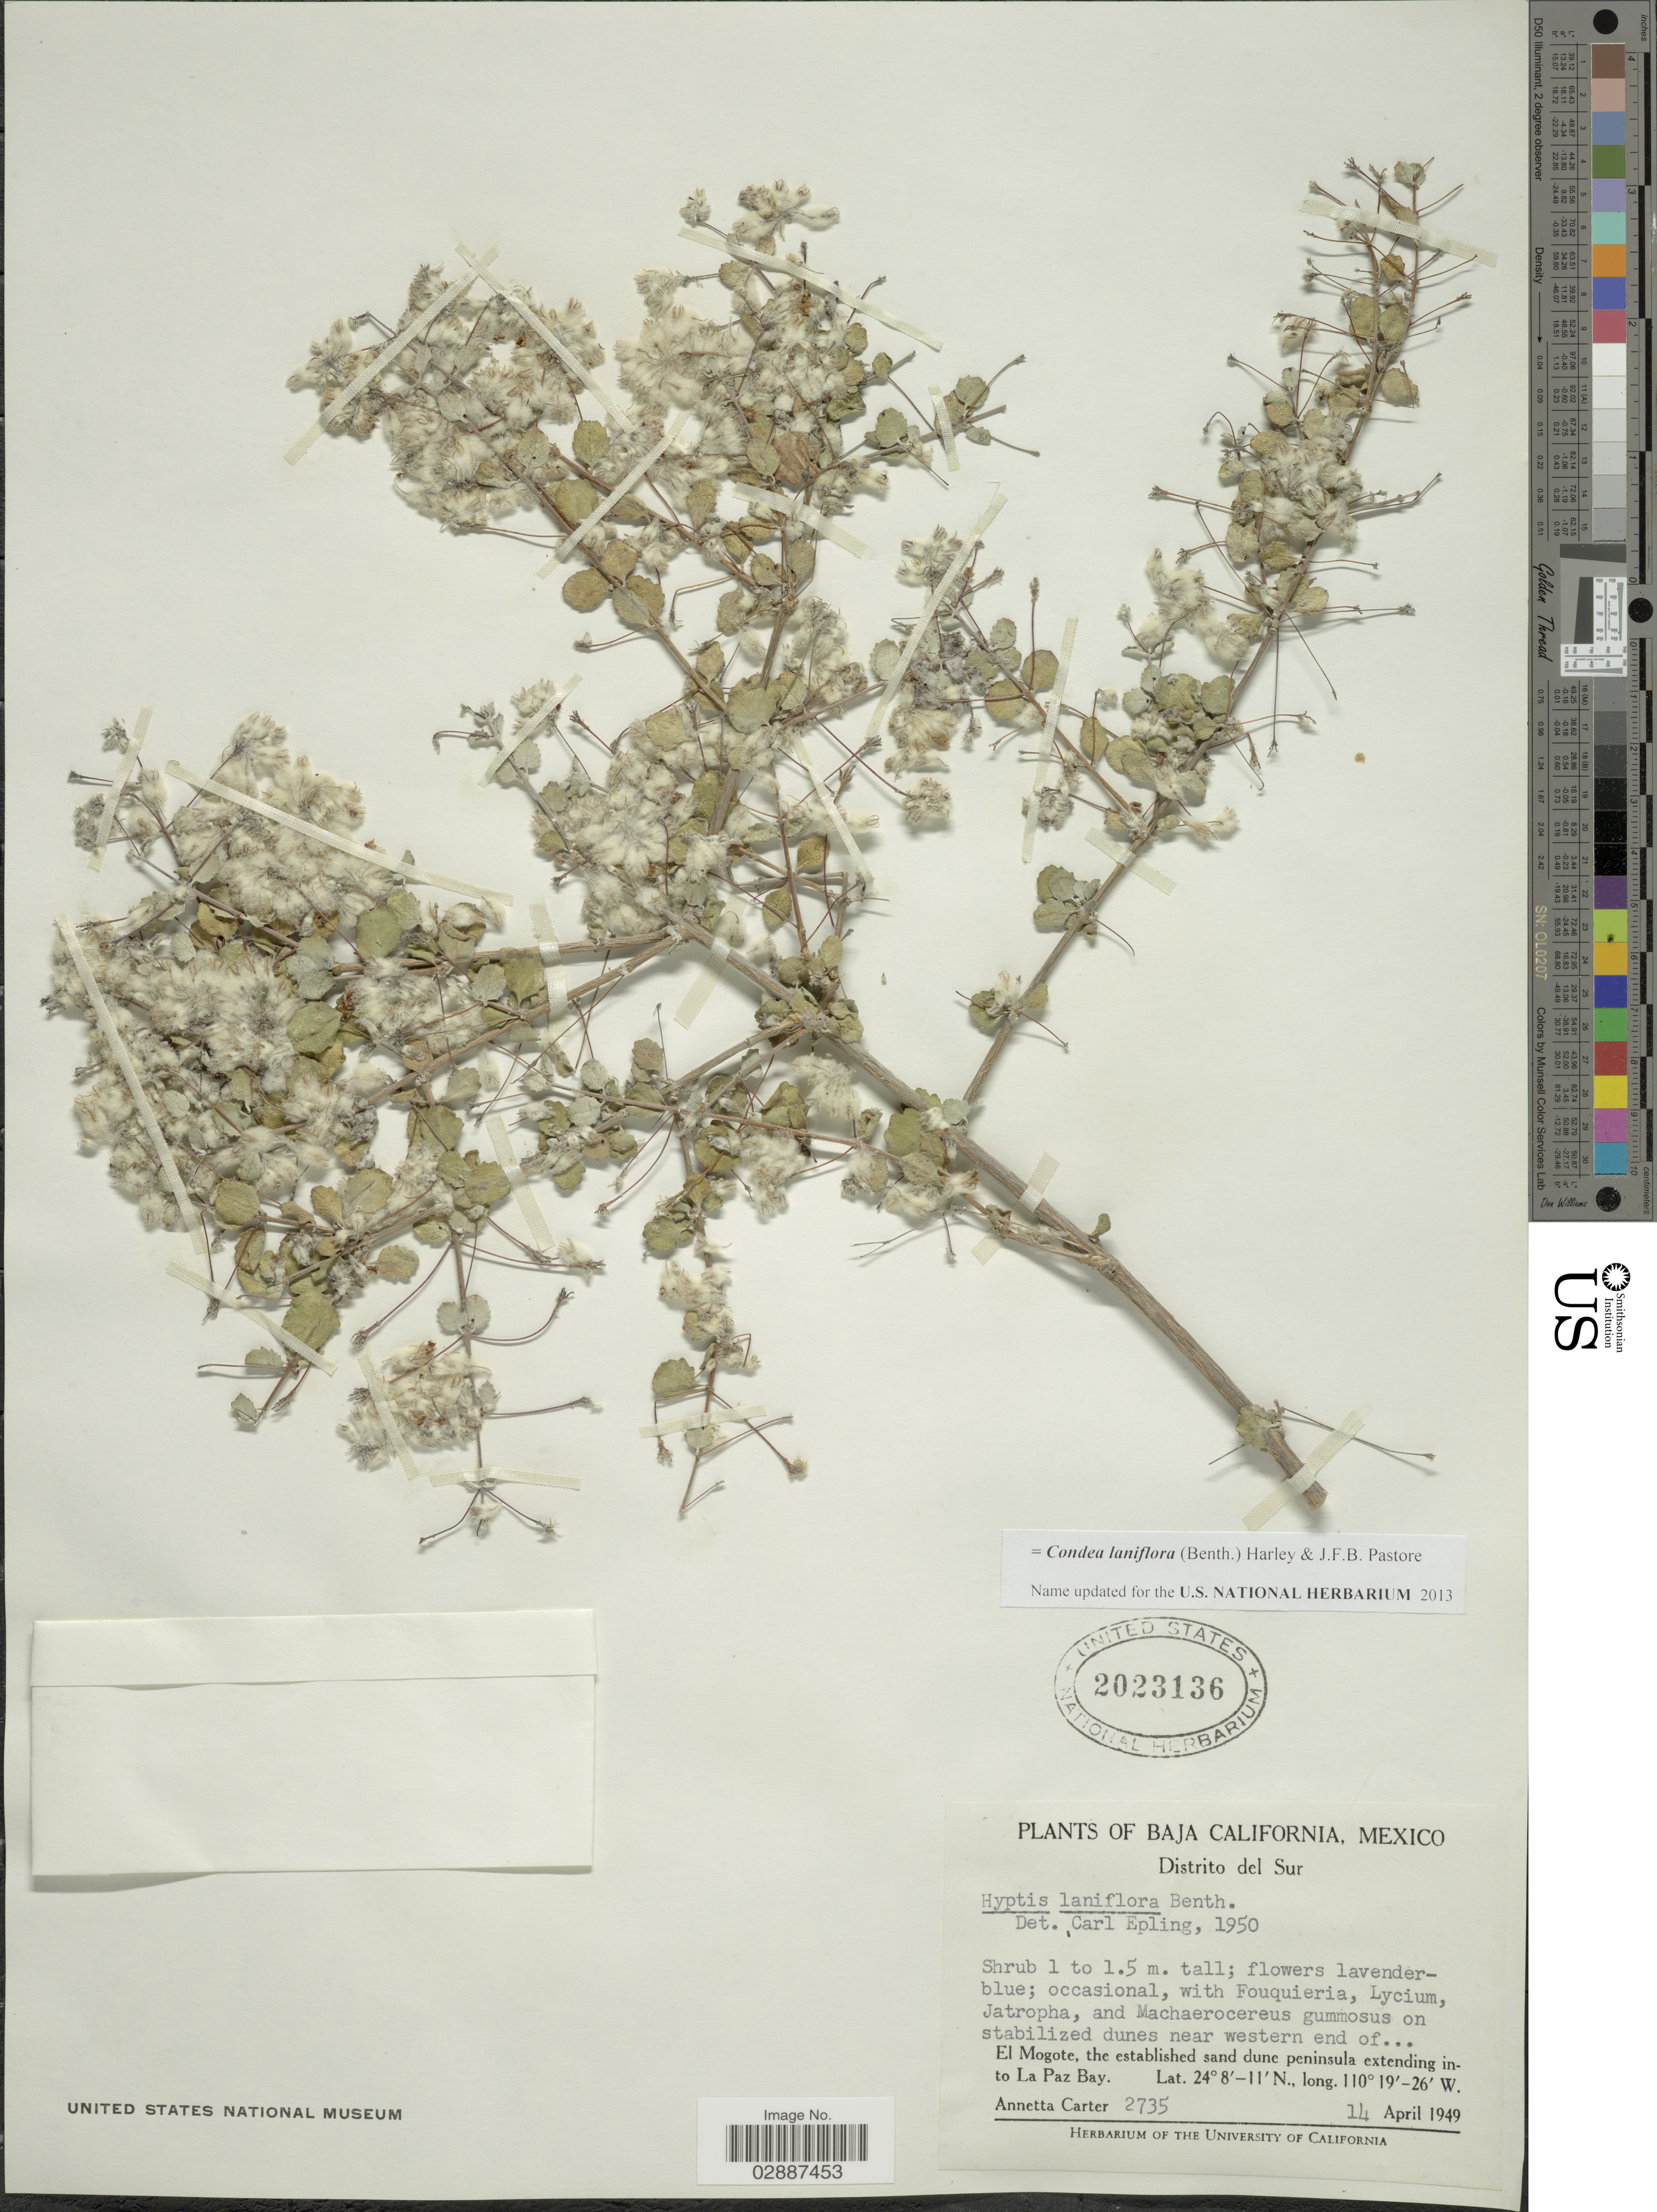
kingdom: Plantae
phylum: Tracheophyta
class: Magnoliopsida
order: Lamiales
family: Lamiaceae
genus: Condea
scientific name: Condea laniflora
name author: (Benth.) Harley & J.F.B. Pastore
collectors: A. Carter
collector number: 2735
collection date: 1949-04-14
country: Mexico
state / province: Baja California Sur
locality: Distrito del Sur. On stabilized dunes near western end of El Mogote, the established sand dune peninsula extending into La Paz Bay.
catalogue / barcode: US 2023136